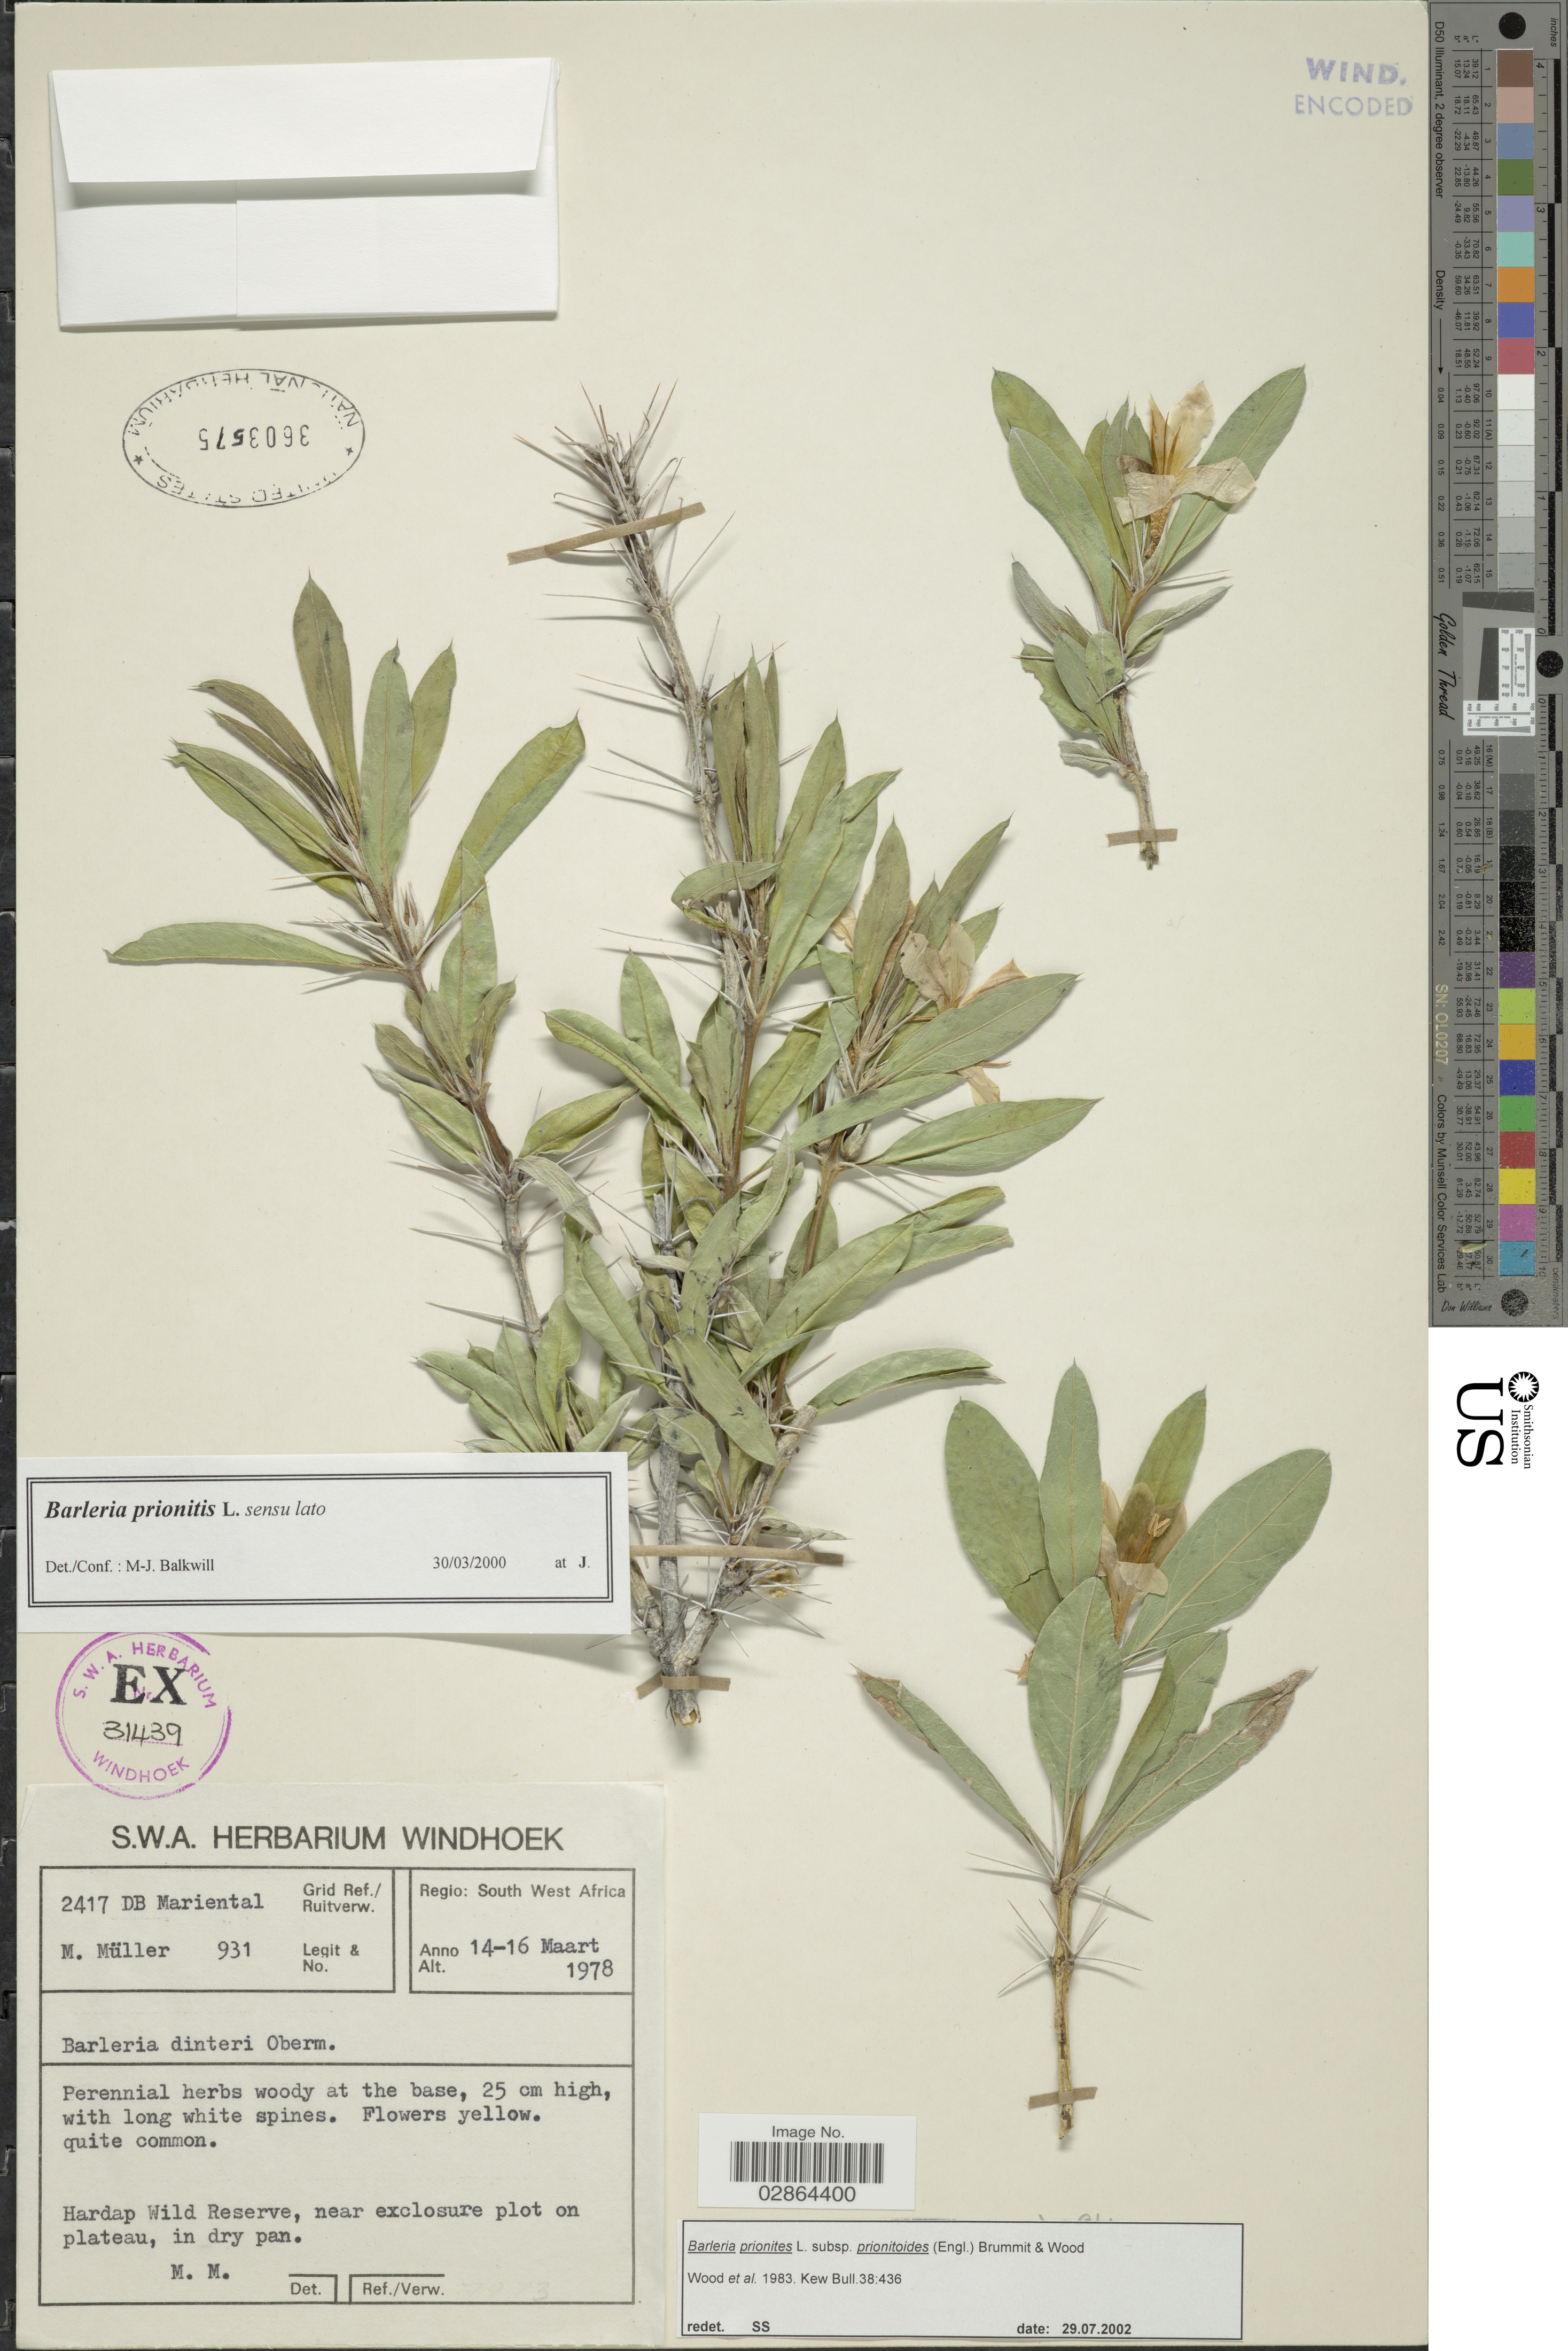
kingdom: Plantae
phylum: Tracheophyta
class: Magnoliopsida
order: Lamiales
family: Acanthaceae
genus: Barleria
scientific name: Barleria prionitis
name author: L.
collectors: M. Muller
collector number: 931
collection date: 1978-03-14/1978-03-16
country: Namibia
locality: Regio: South West Africa. Grid Ref./ Ruitverw. 2417 DB Mariental. Hardap Wild Reserve, near exclosure plot on plateau, in dry pan.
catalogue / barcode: US 3603575